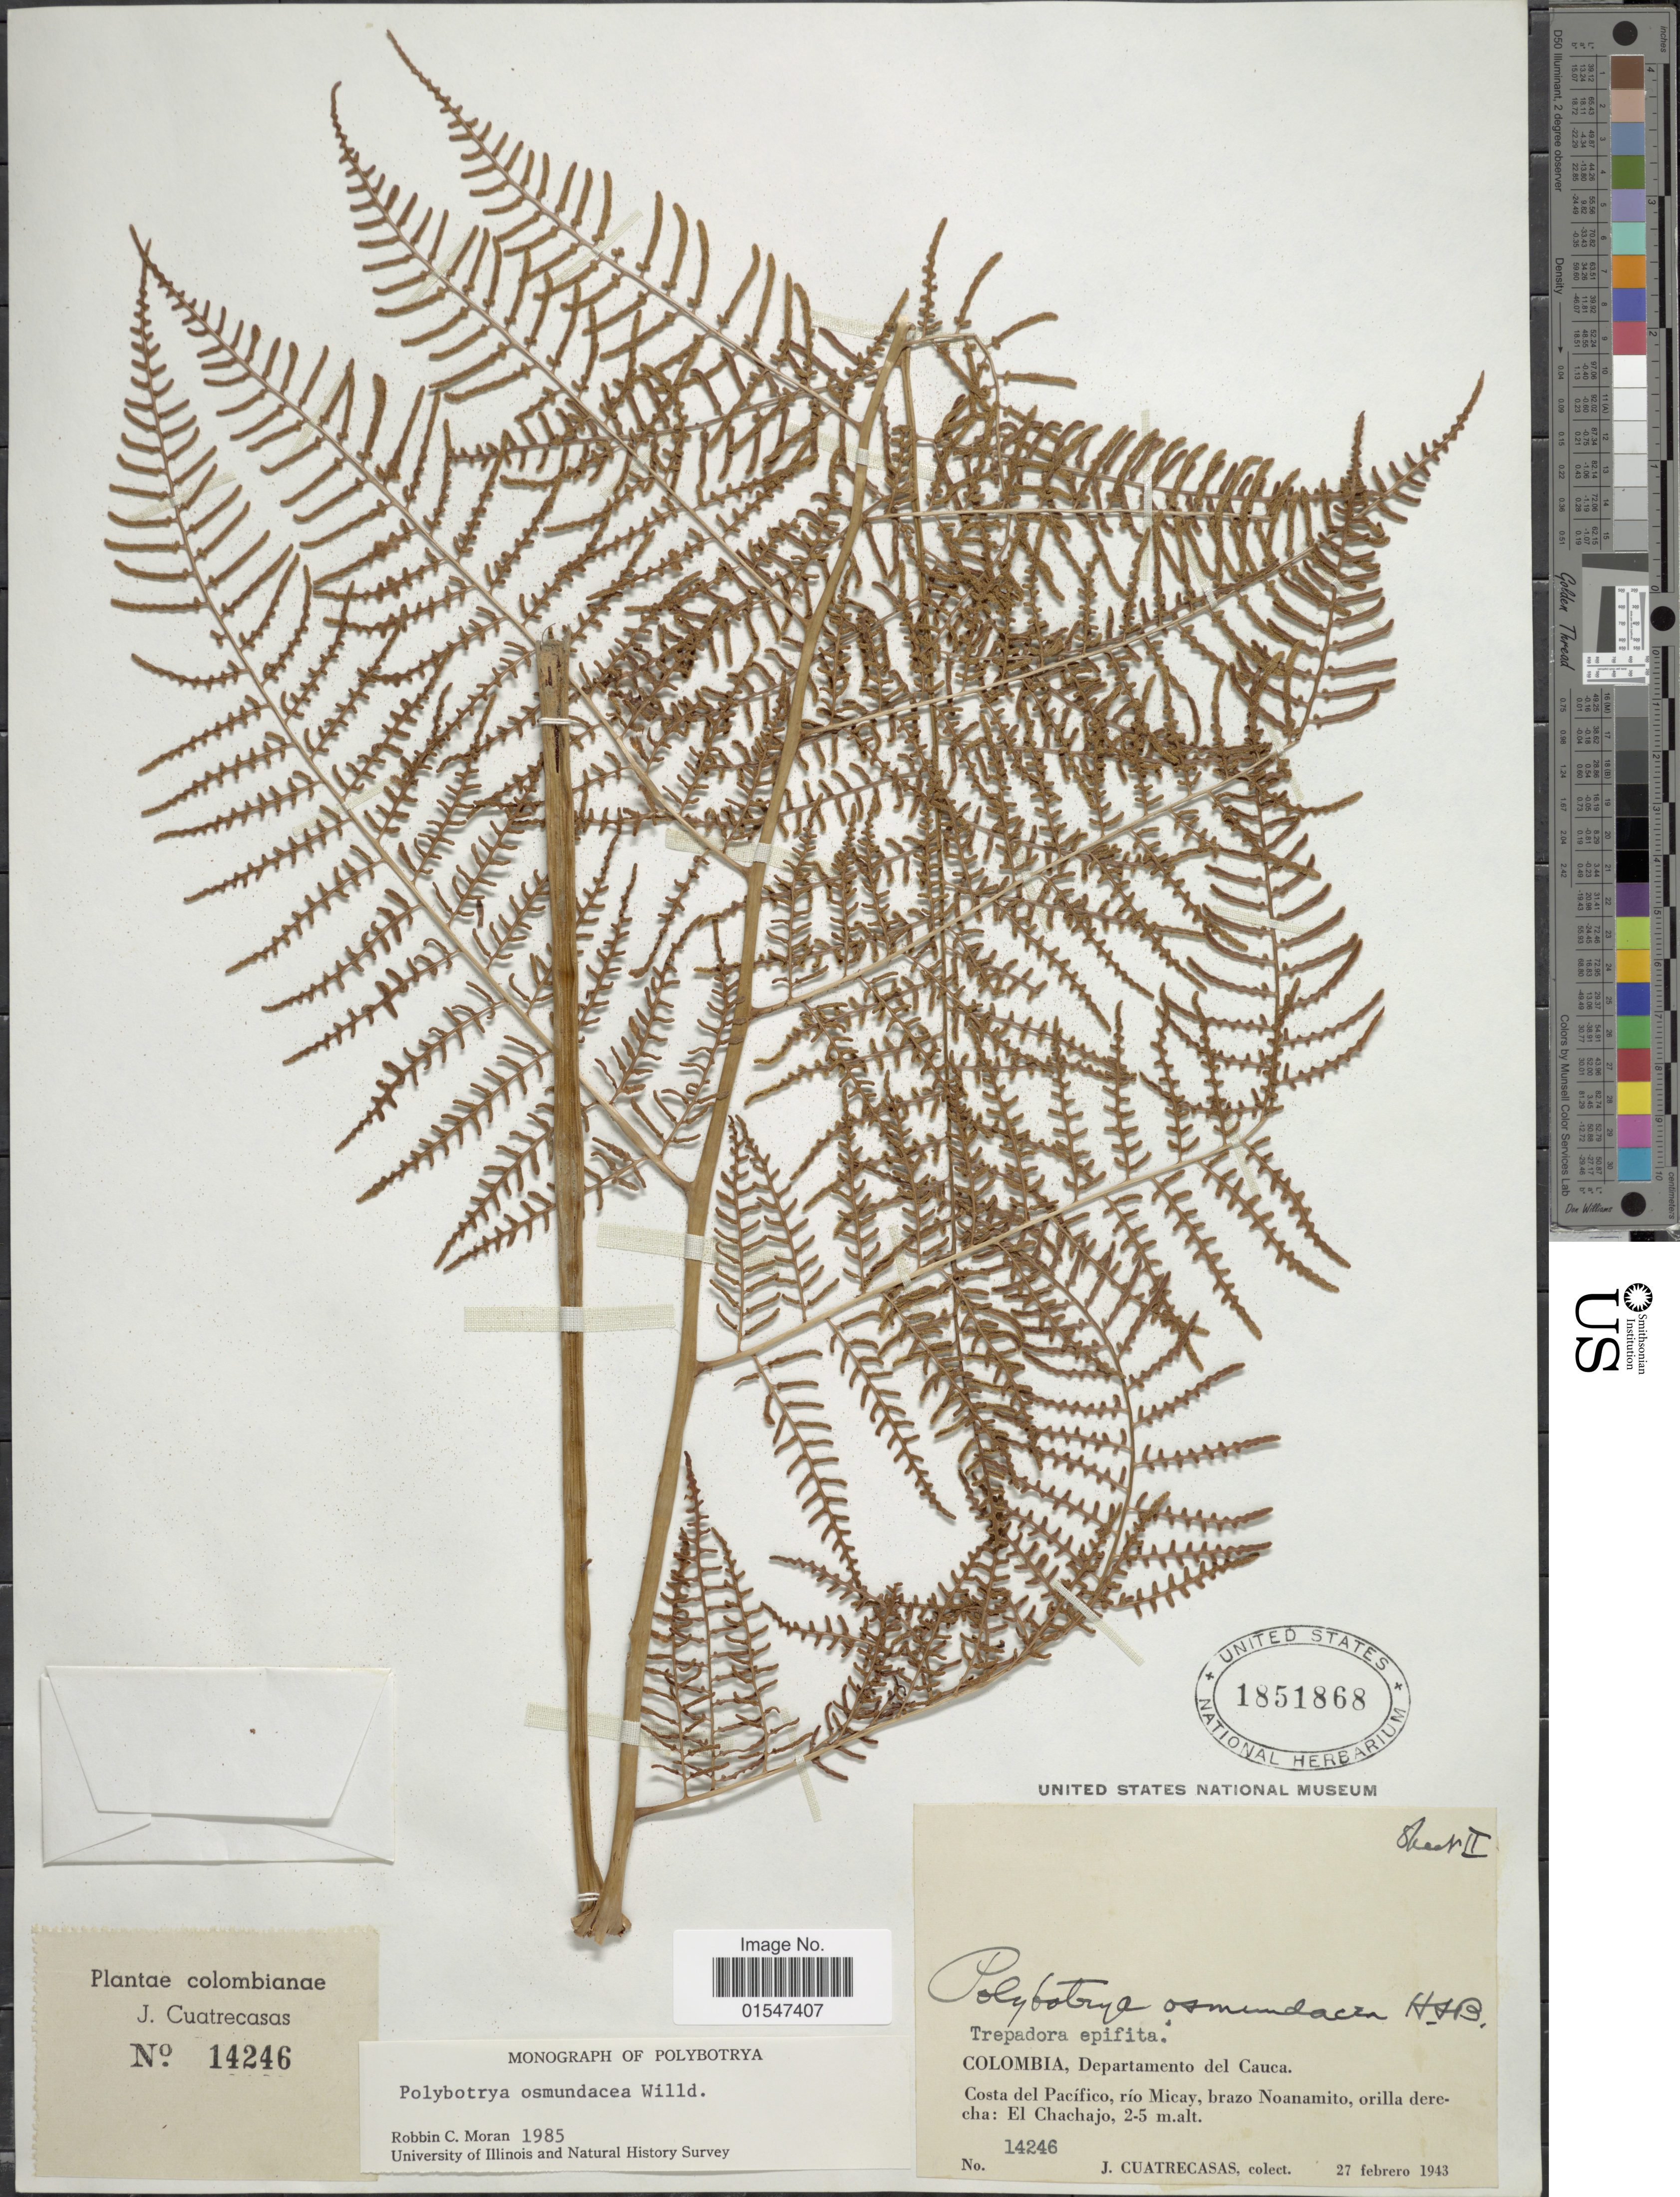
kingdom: Plantae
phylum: Tracheophyta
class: Polypodiopsida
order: Polypodiales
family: Dryopteridaceae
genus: Polybotrya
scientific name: Polybotrya osmundacea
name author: Humb. & Bonpl. ex Willd.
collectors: J. Cuatrecasas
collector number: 14246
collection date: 1943-02-27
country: Colombia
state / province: Cauca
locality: Costa del Pacífico, río Micay, brazo Noanamito, orilla derecha: El Chachajo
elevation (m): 2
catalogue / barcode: US 1851868